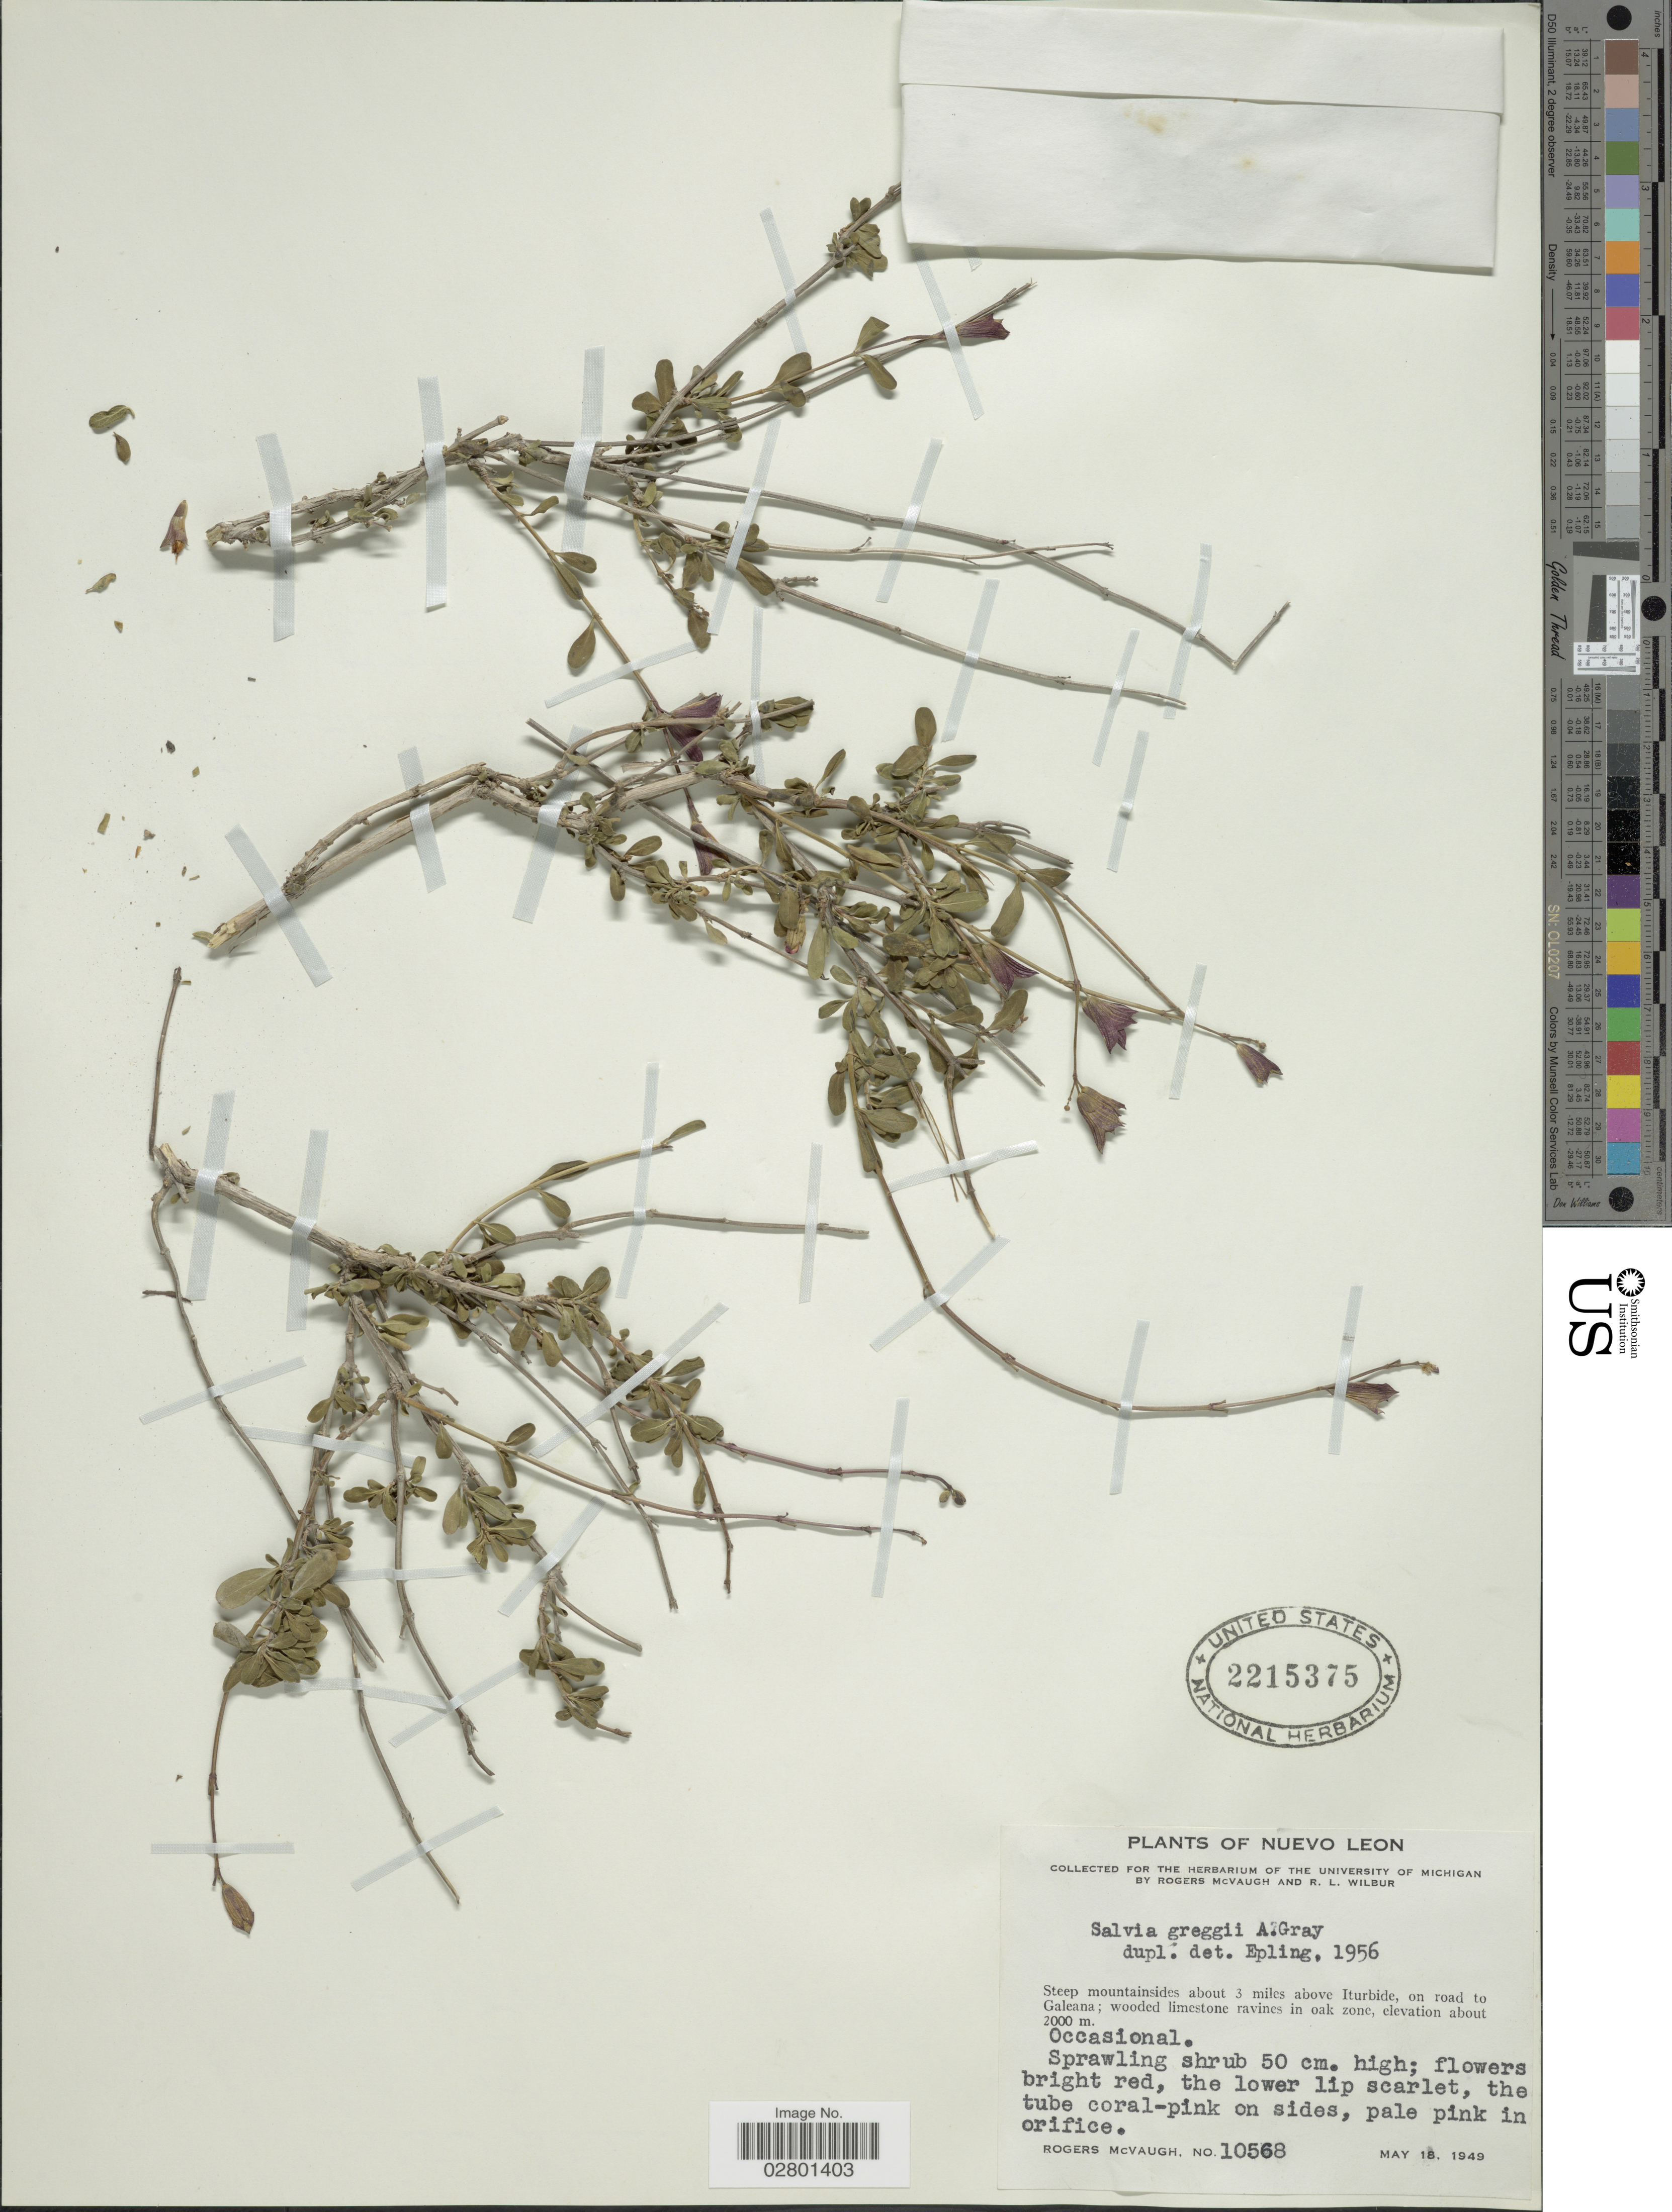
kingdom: Plantae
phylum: Tracheophyta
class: Magnoliopsida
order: Lamiales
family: Lamiaceae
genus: Salvia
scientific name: Salvia greggii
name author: A. Gray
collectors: R. McVaugh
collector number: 10568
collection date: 1949-05-18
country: Mexico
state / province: Nuevo León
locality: Steep mountainsides about 3 miles above Iturbide, on road to Galeana.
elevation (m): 2000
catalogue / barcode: US 2215375